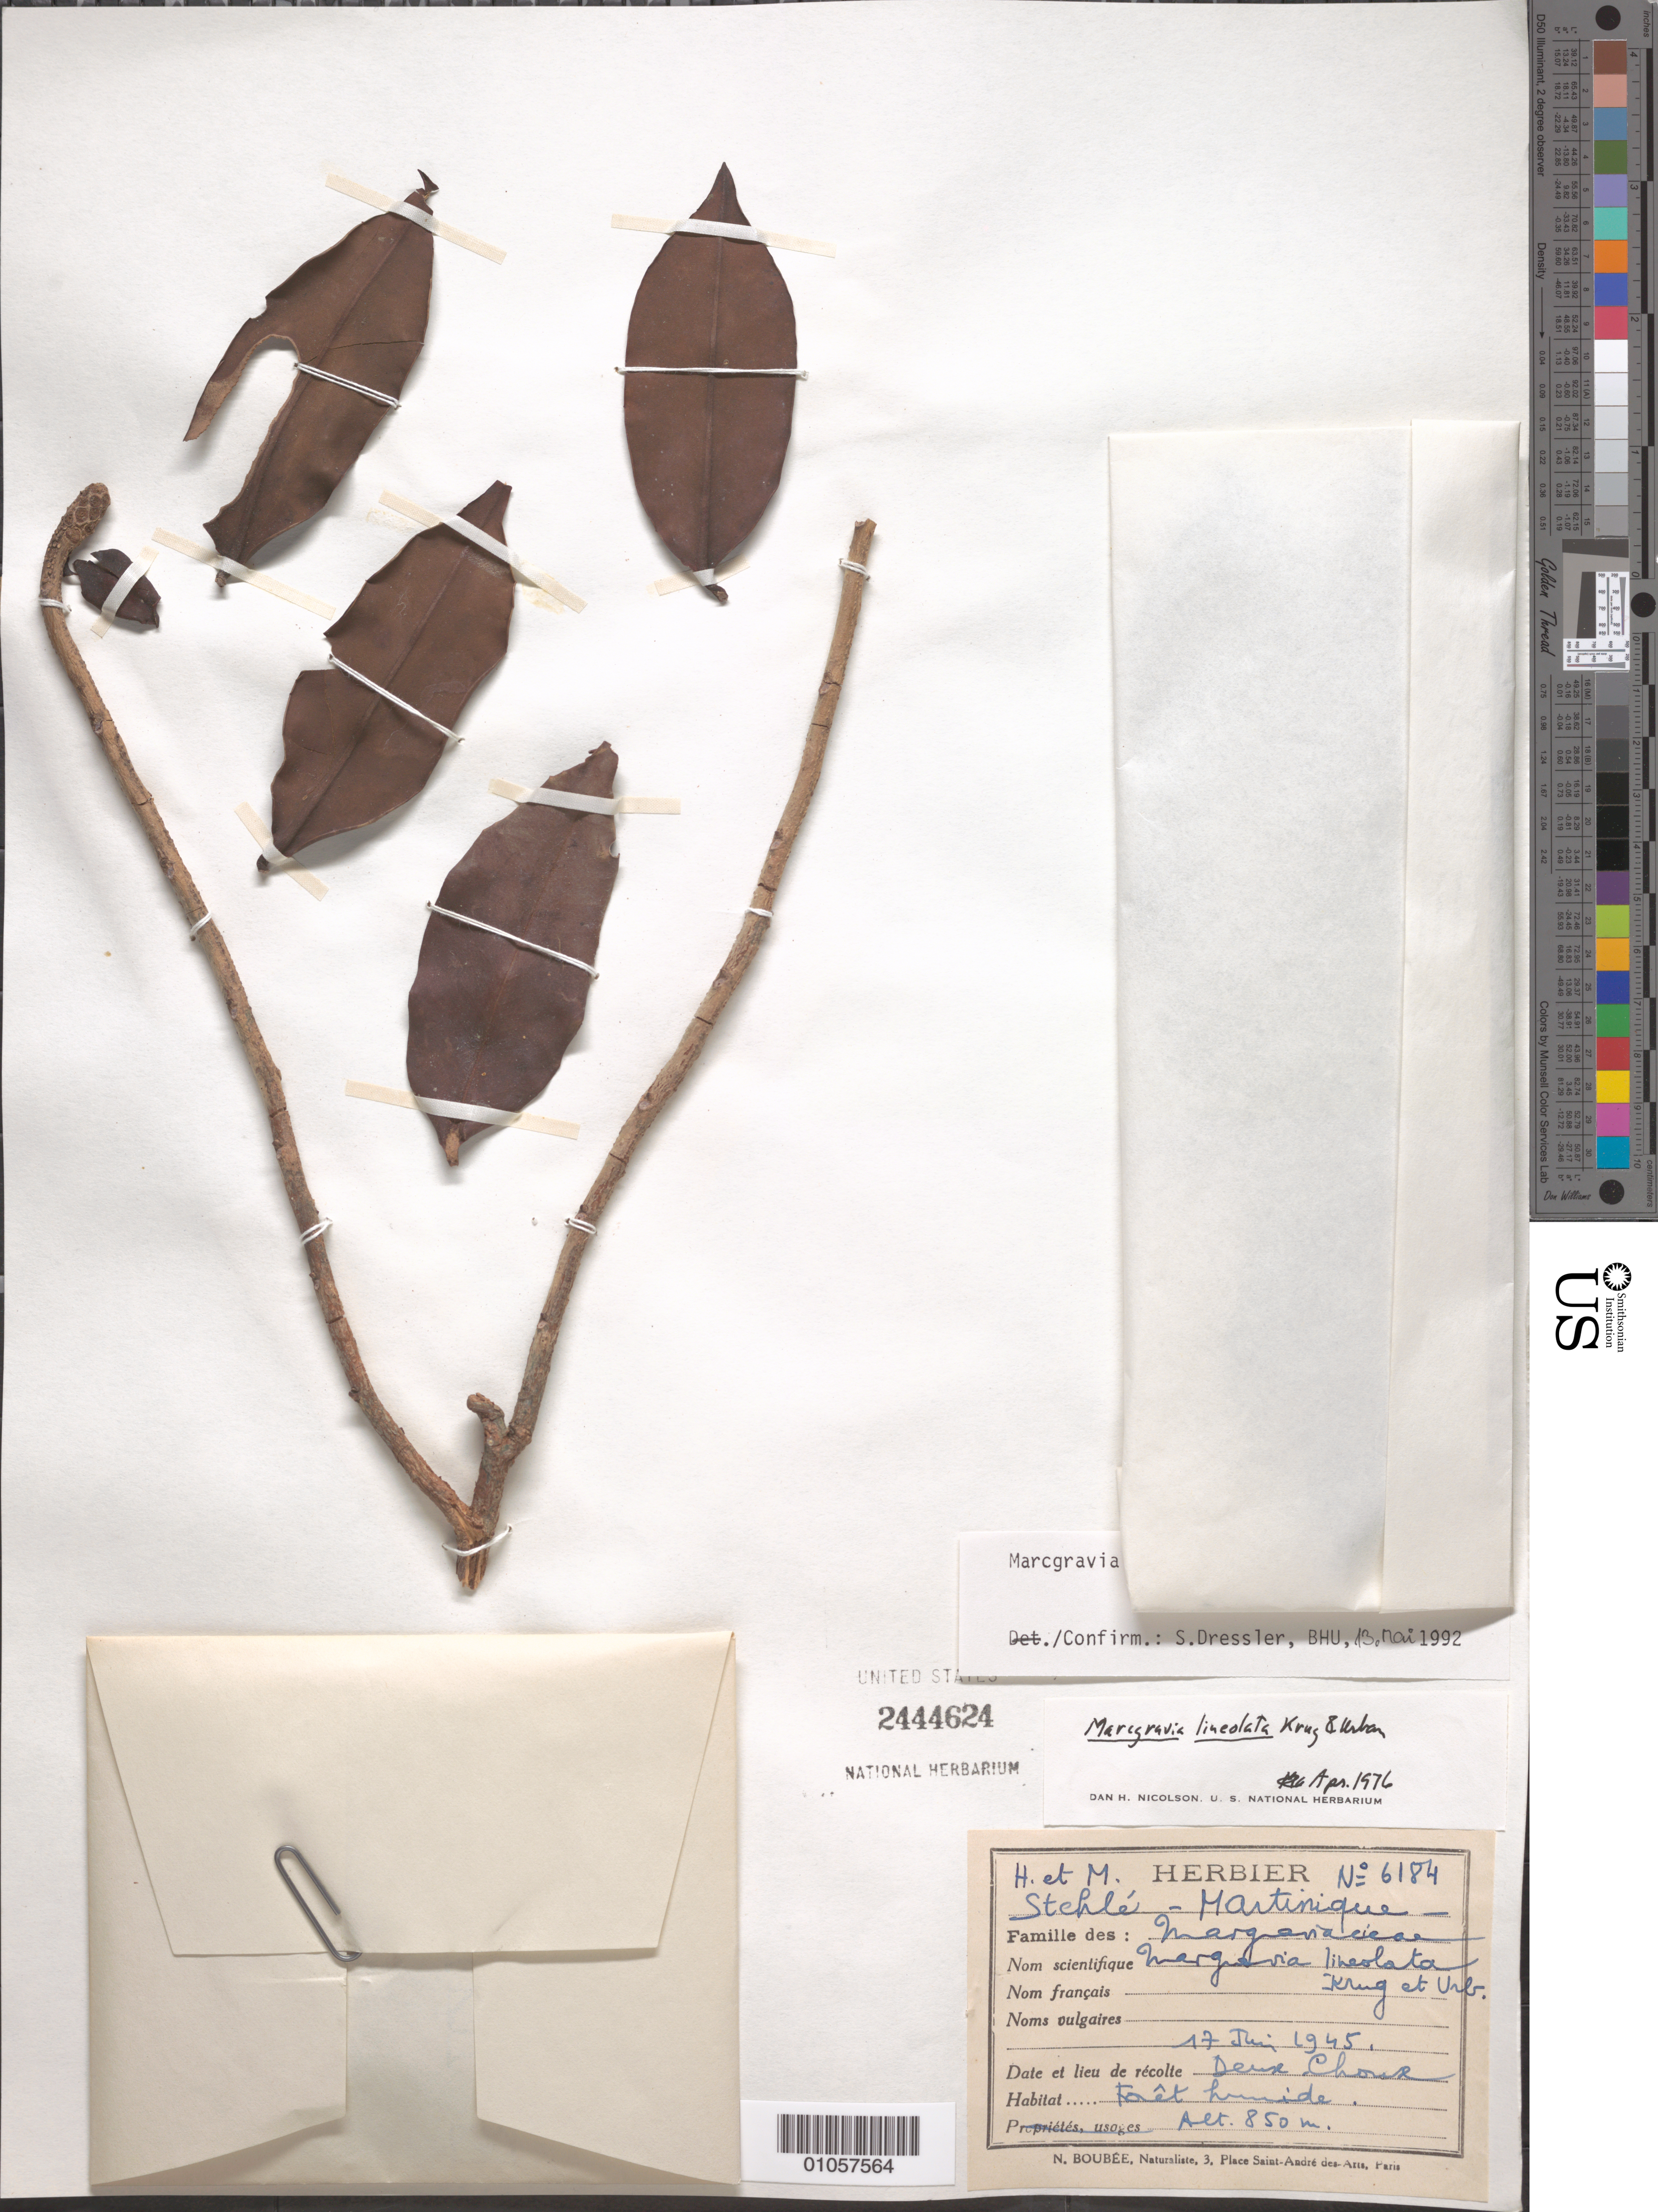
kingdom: Plantae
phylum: Tracheophyta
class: Magnoliopsida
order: Ericales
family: Marcgraviaceae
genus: Marcgravia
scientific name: Marcgravia lineolata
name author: Krug & Urb.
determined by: Dressler, S., (FR), Forschungsinstitut Und Naturmuseum Senckenberg (GERMANY)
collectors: H. Stehlé & M. Stehlé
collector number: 6184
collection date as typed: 17 Jun 1945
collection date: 1945-06-17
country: Martinique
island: Martinique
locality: Deux Choux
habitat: Forêt humide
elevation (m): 850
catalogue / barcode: US 2444624